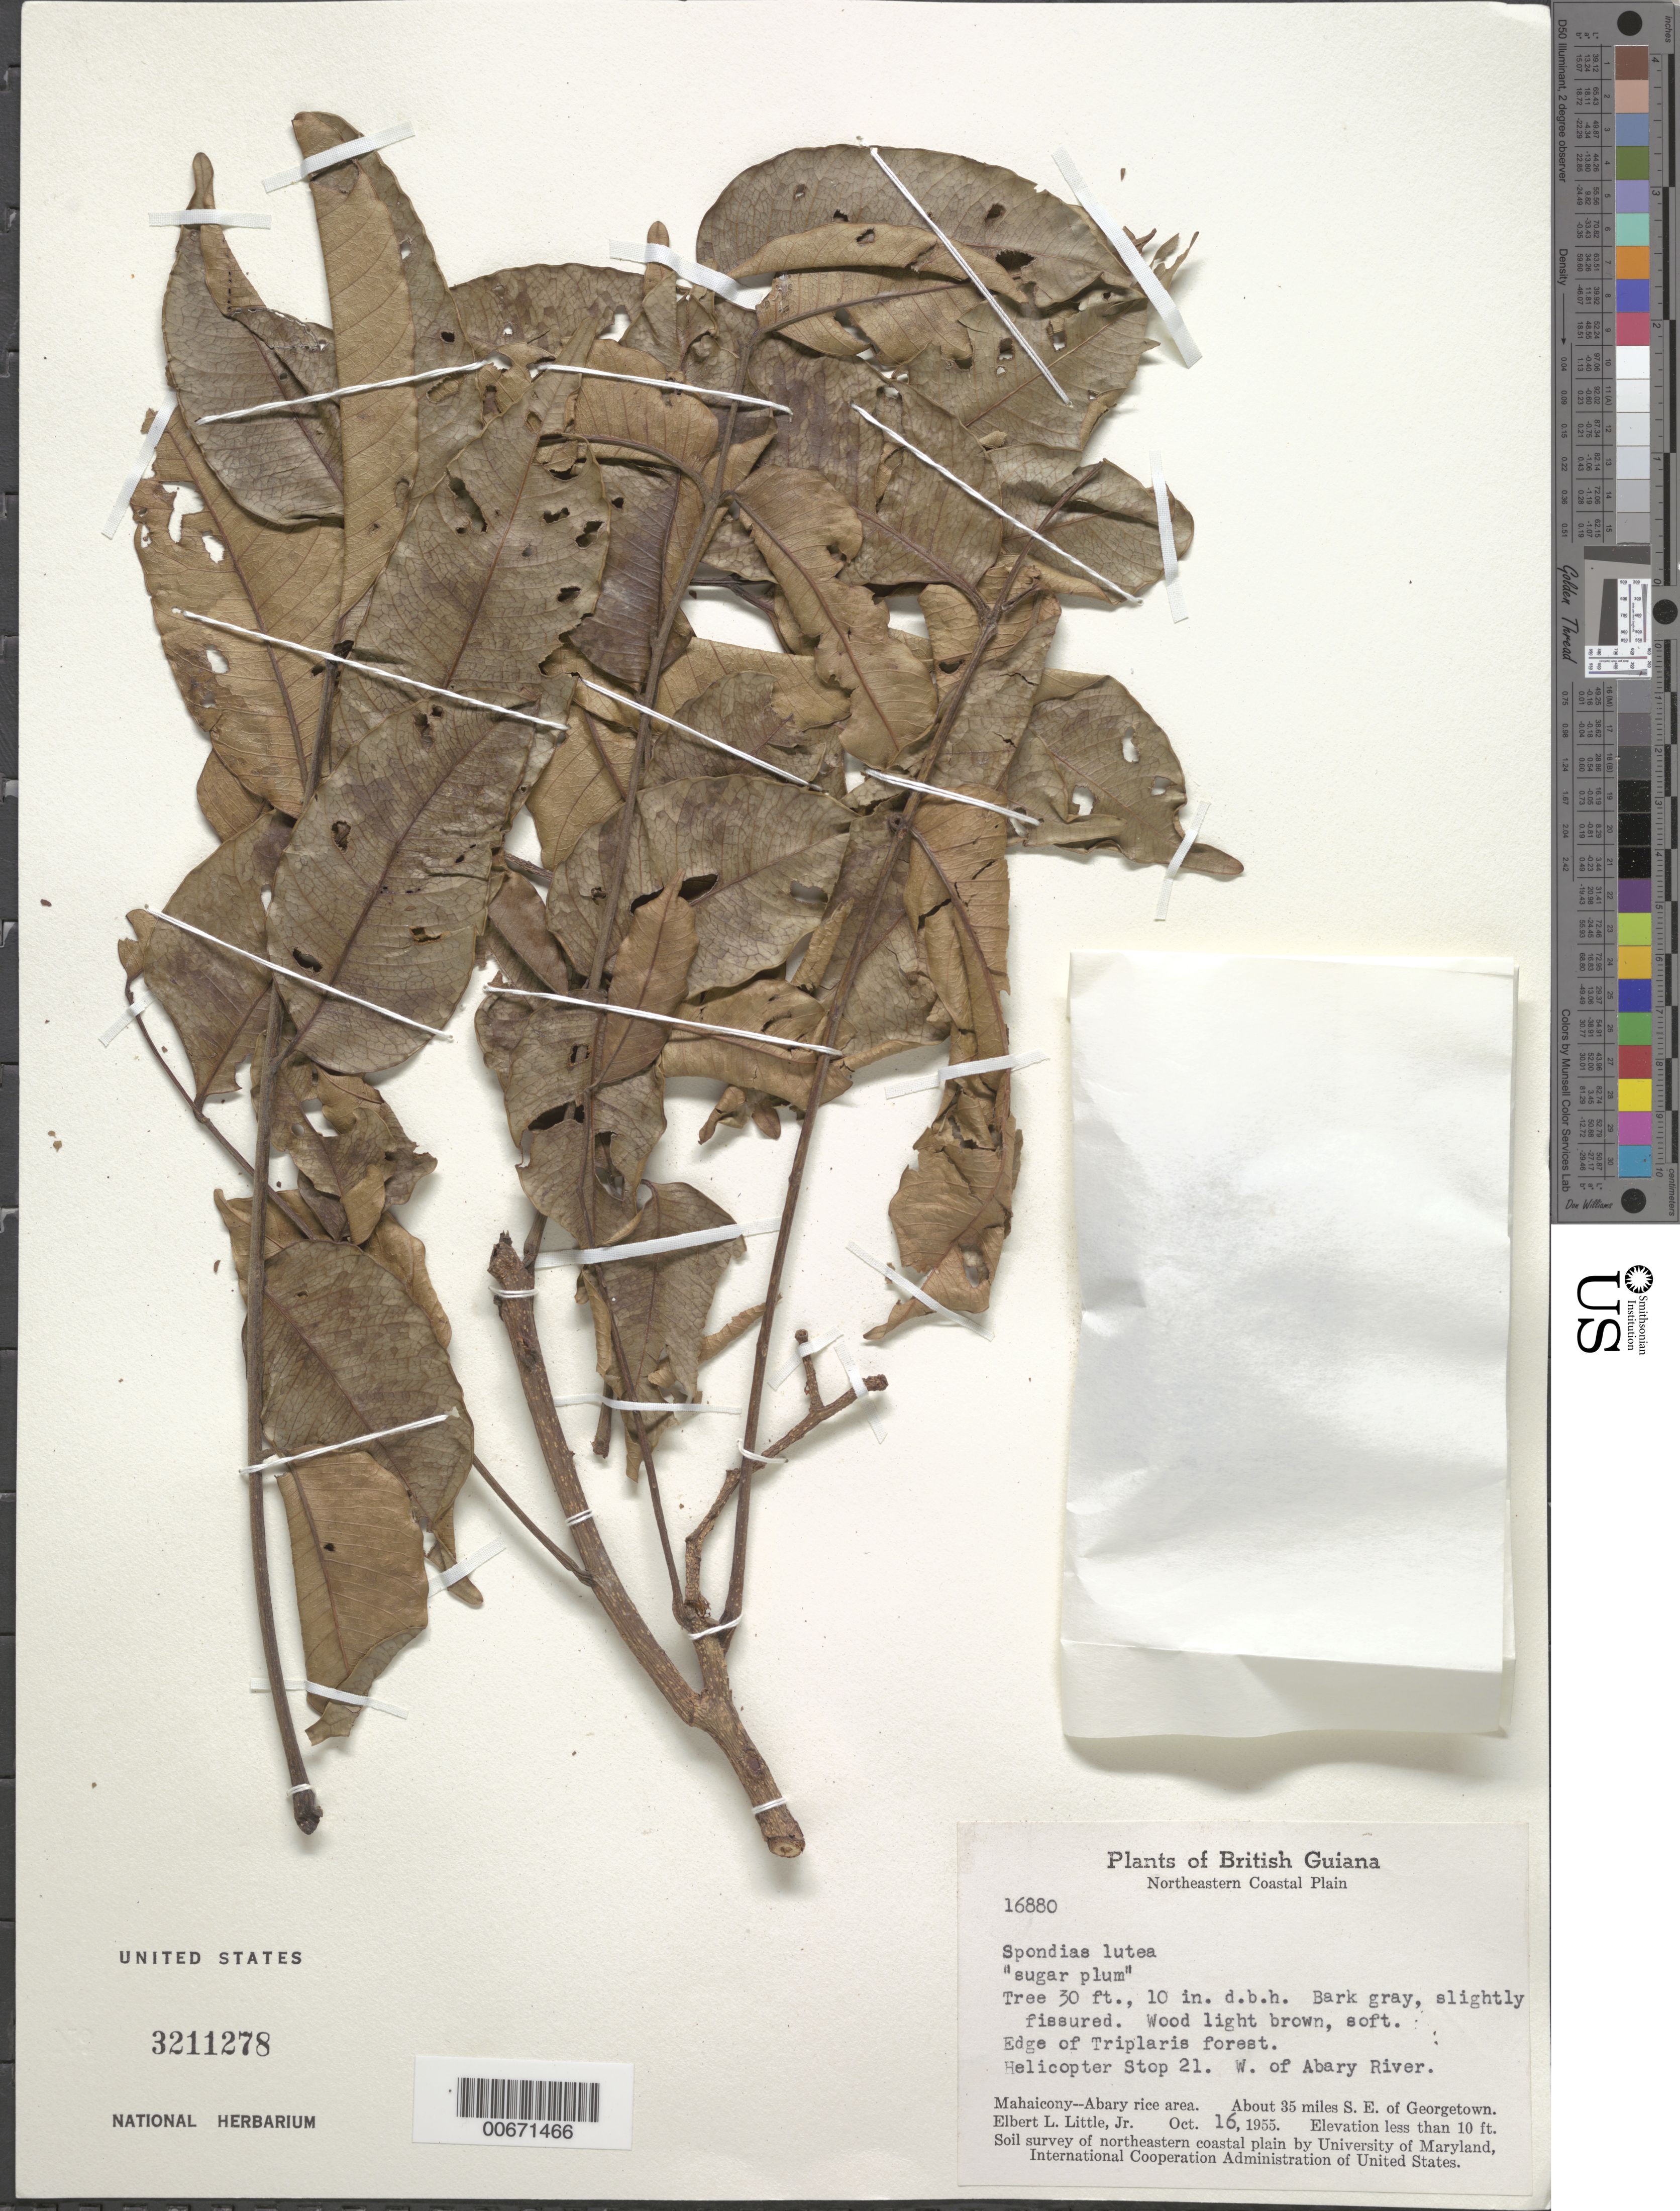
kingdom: Plantae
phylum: Tracheophyta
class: Magnoliopsida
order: Sapindales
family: Anacardiaceae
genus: Spondias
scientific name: Spondias mombin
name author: L.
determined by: Mitchell, John D.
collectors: E. L. Little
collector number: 16880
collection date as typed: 16-Oct-55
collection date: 1955-10-16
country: Guyana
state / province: Mahaica-Berbice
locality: Mahaicony-Abary rice area, E bank Demerara R., about 35 mi. SE of Georgetown. W of Abary R. Helicopter Stop 21, "sugar plum"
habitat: Edge of Triplaris forest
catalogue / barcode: US 3211278